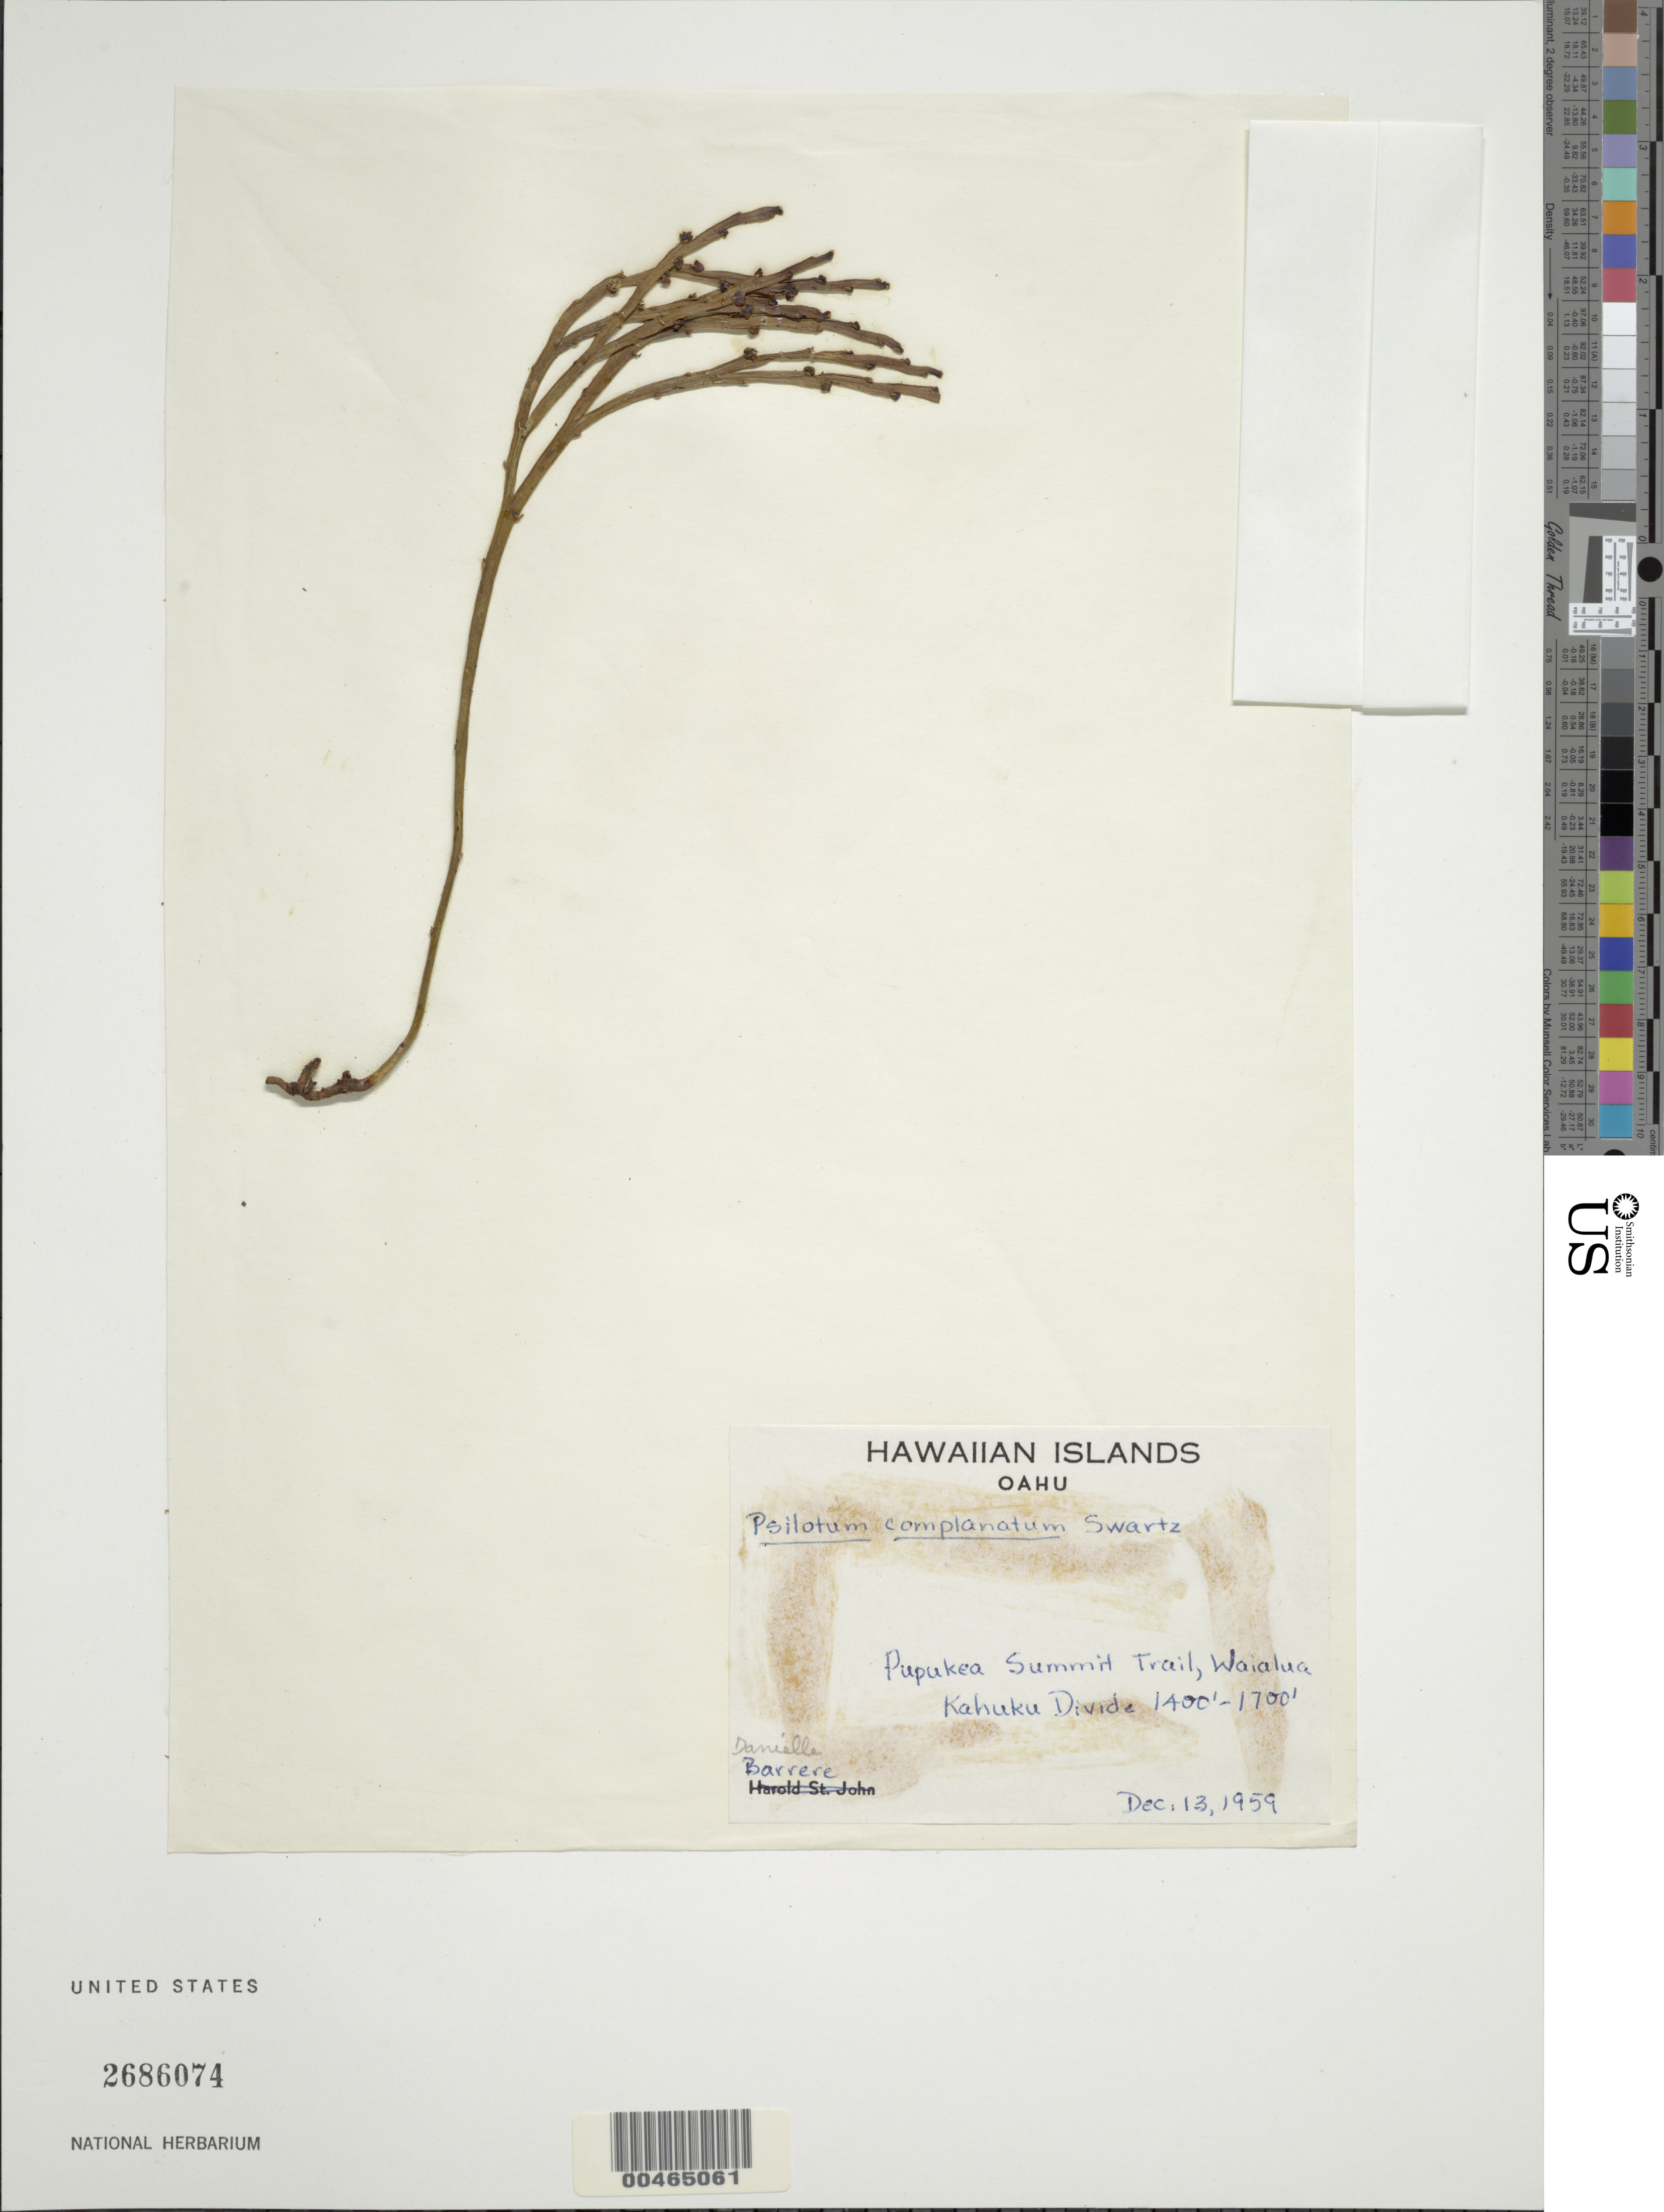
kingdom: Plantae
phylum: Tracheophyta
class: Polypodiopsida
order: Psilotales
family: Psilotaceae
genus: Psilotum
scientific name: Psilotum complanatum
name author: Sw.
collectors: D. Barrere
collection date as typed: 13 Dec 1959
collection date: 1959-12-13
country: United States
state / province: Hawaii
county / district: Honolulu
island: Oahu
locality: Pupukea Summit Trail, Waialua, Kahuku Divide, Oahu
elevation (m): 427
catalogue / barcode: US 2686074